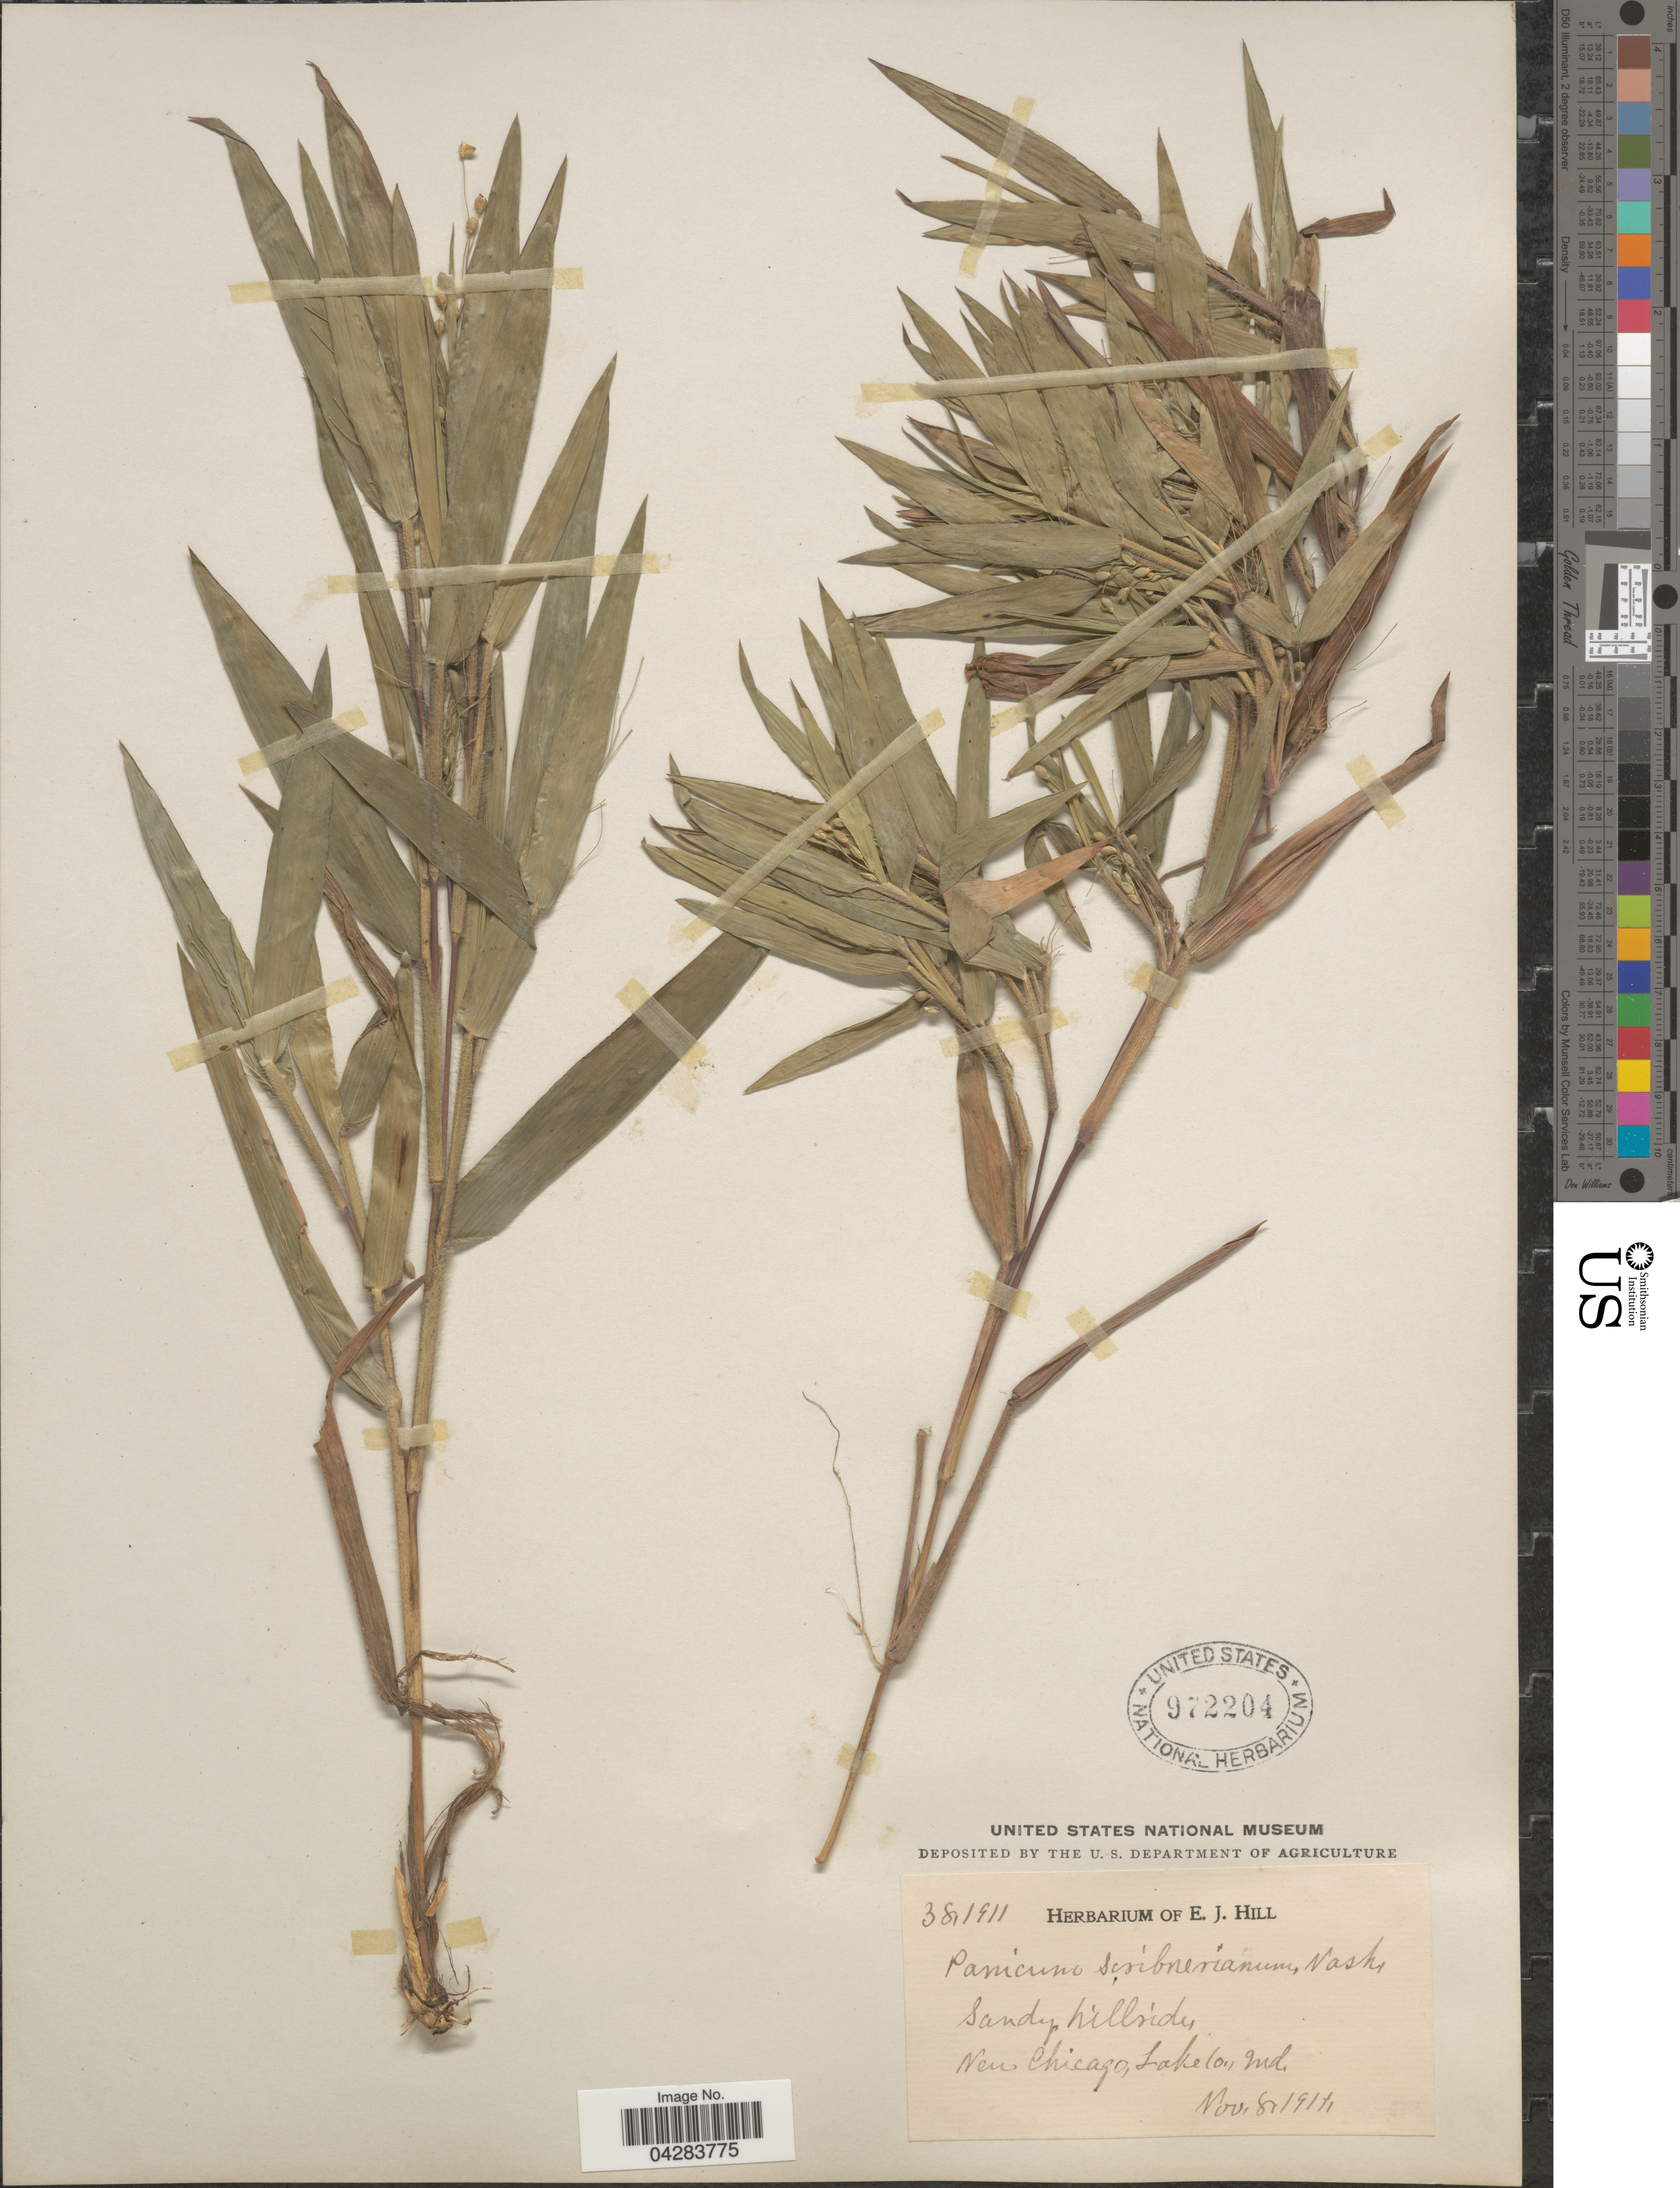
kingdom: Plantae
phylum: Tracheophyta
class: Liliopsida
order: Poales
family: Poaceae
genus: Dichanthelium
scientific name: Dichanthelium oligosanthes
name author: (Schult.) Gould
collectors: Ex herb. E. J. Hill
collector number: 38,1911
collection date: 1911-11-08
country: United States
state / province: Indiana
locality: Sandy hillside, New Chicago, Lake Co.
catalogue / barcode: US 972204